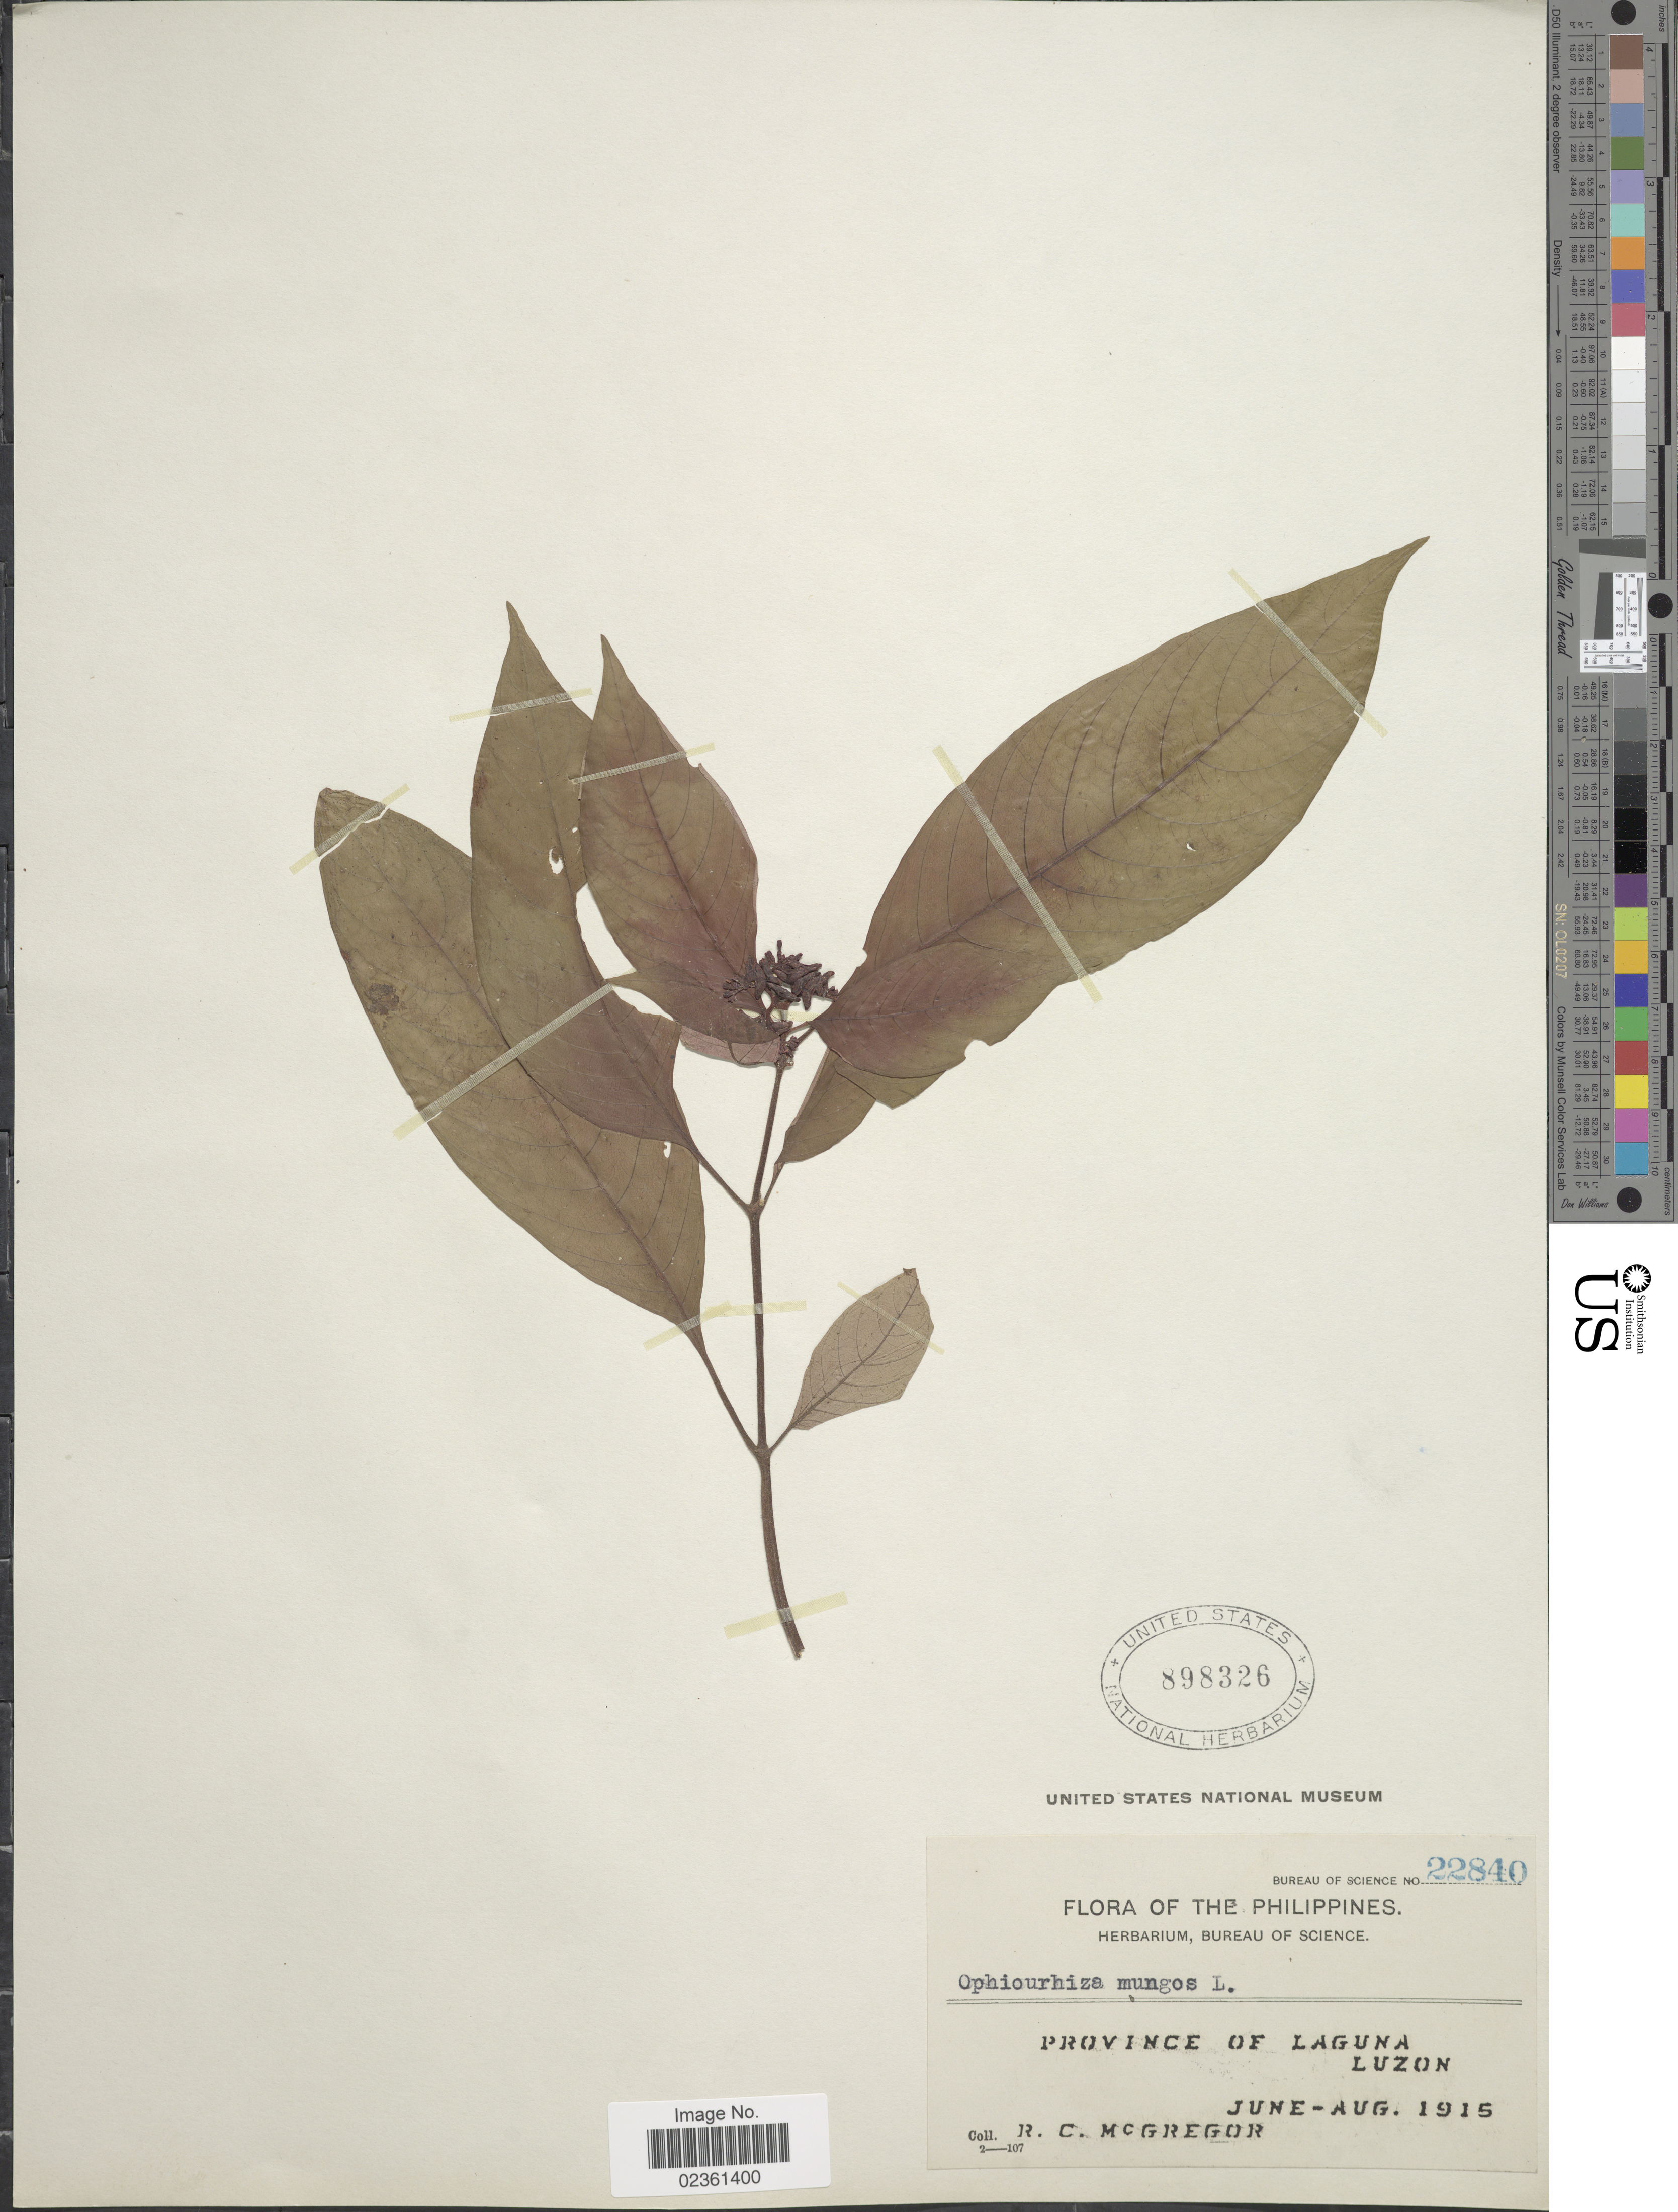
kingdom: Plantae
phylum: Tracheophyta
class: Magnoliopsida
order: Gentianales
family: Rubiaceae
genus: Ophiorrhiza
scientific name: Ophiorrhiza mungos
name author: L.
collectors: R. C. McGregor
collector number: Bueau of Science 22840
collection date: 1915-06/1915-08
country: Philippines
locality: Province of Laguna, Luzon.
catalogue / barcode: US 898326